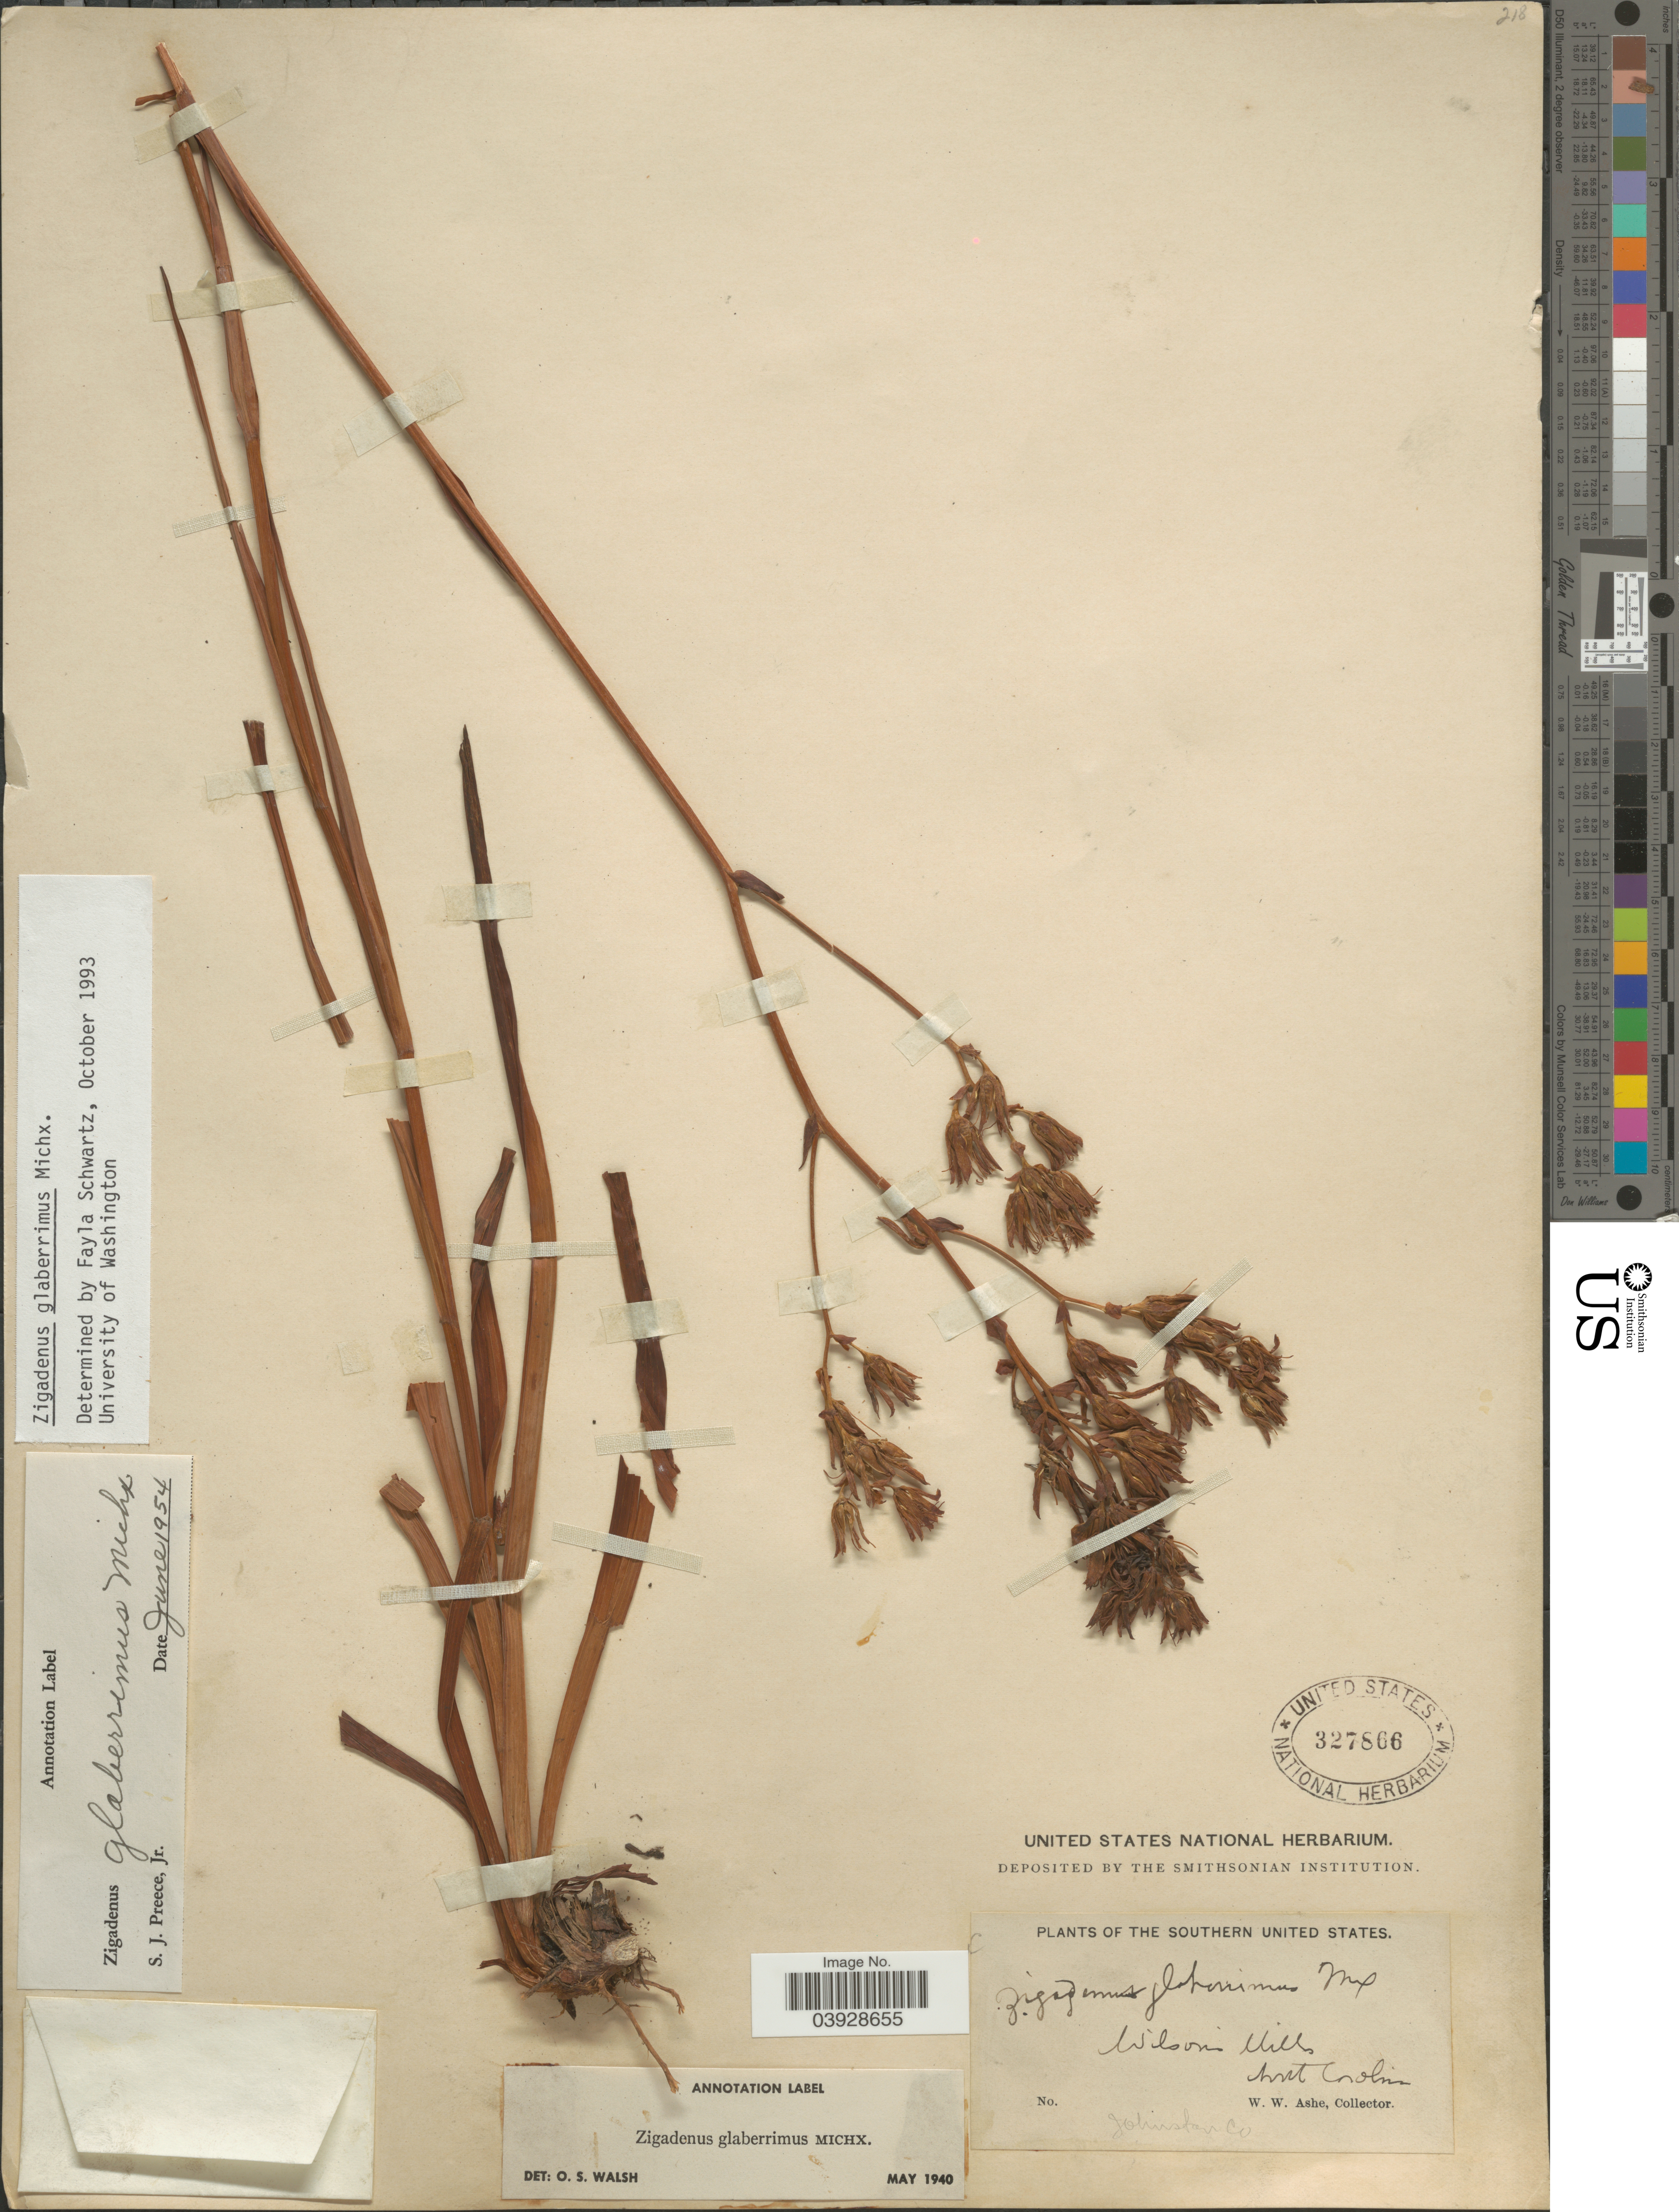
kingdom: Plantae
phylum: Tracheophyta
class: Liliopsida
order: Liliales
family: Melanthiaceae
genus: Zigadenus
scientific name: Zigadenus glaberrimus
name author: Michx.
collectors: W. W. Ashe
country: United States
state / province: North Carolina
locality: The Southern United States. Wilson Hills. Johnston Co.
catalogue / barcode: US 327866